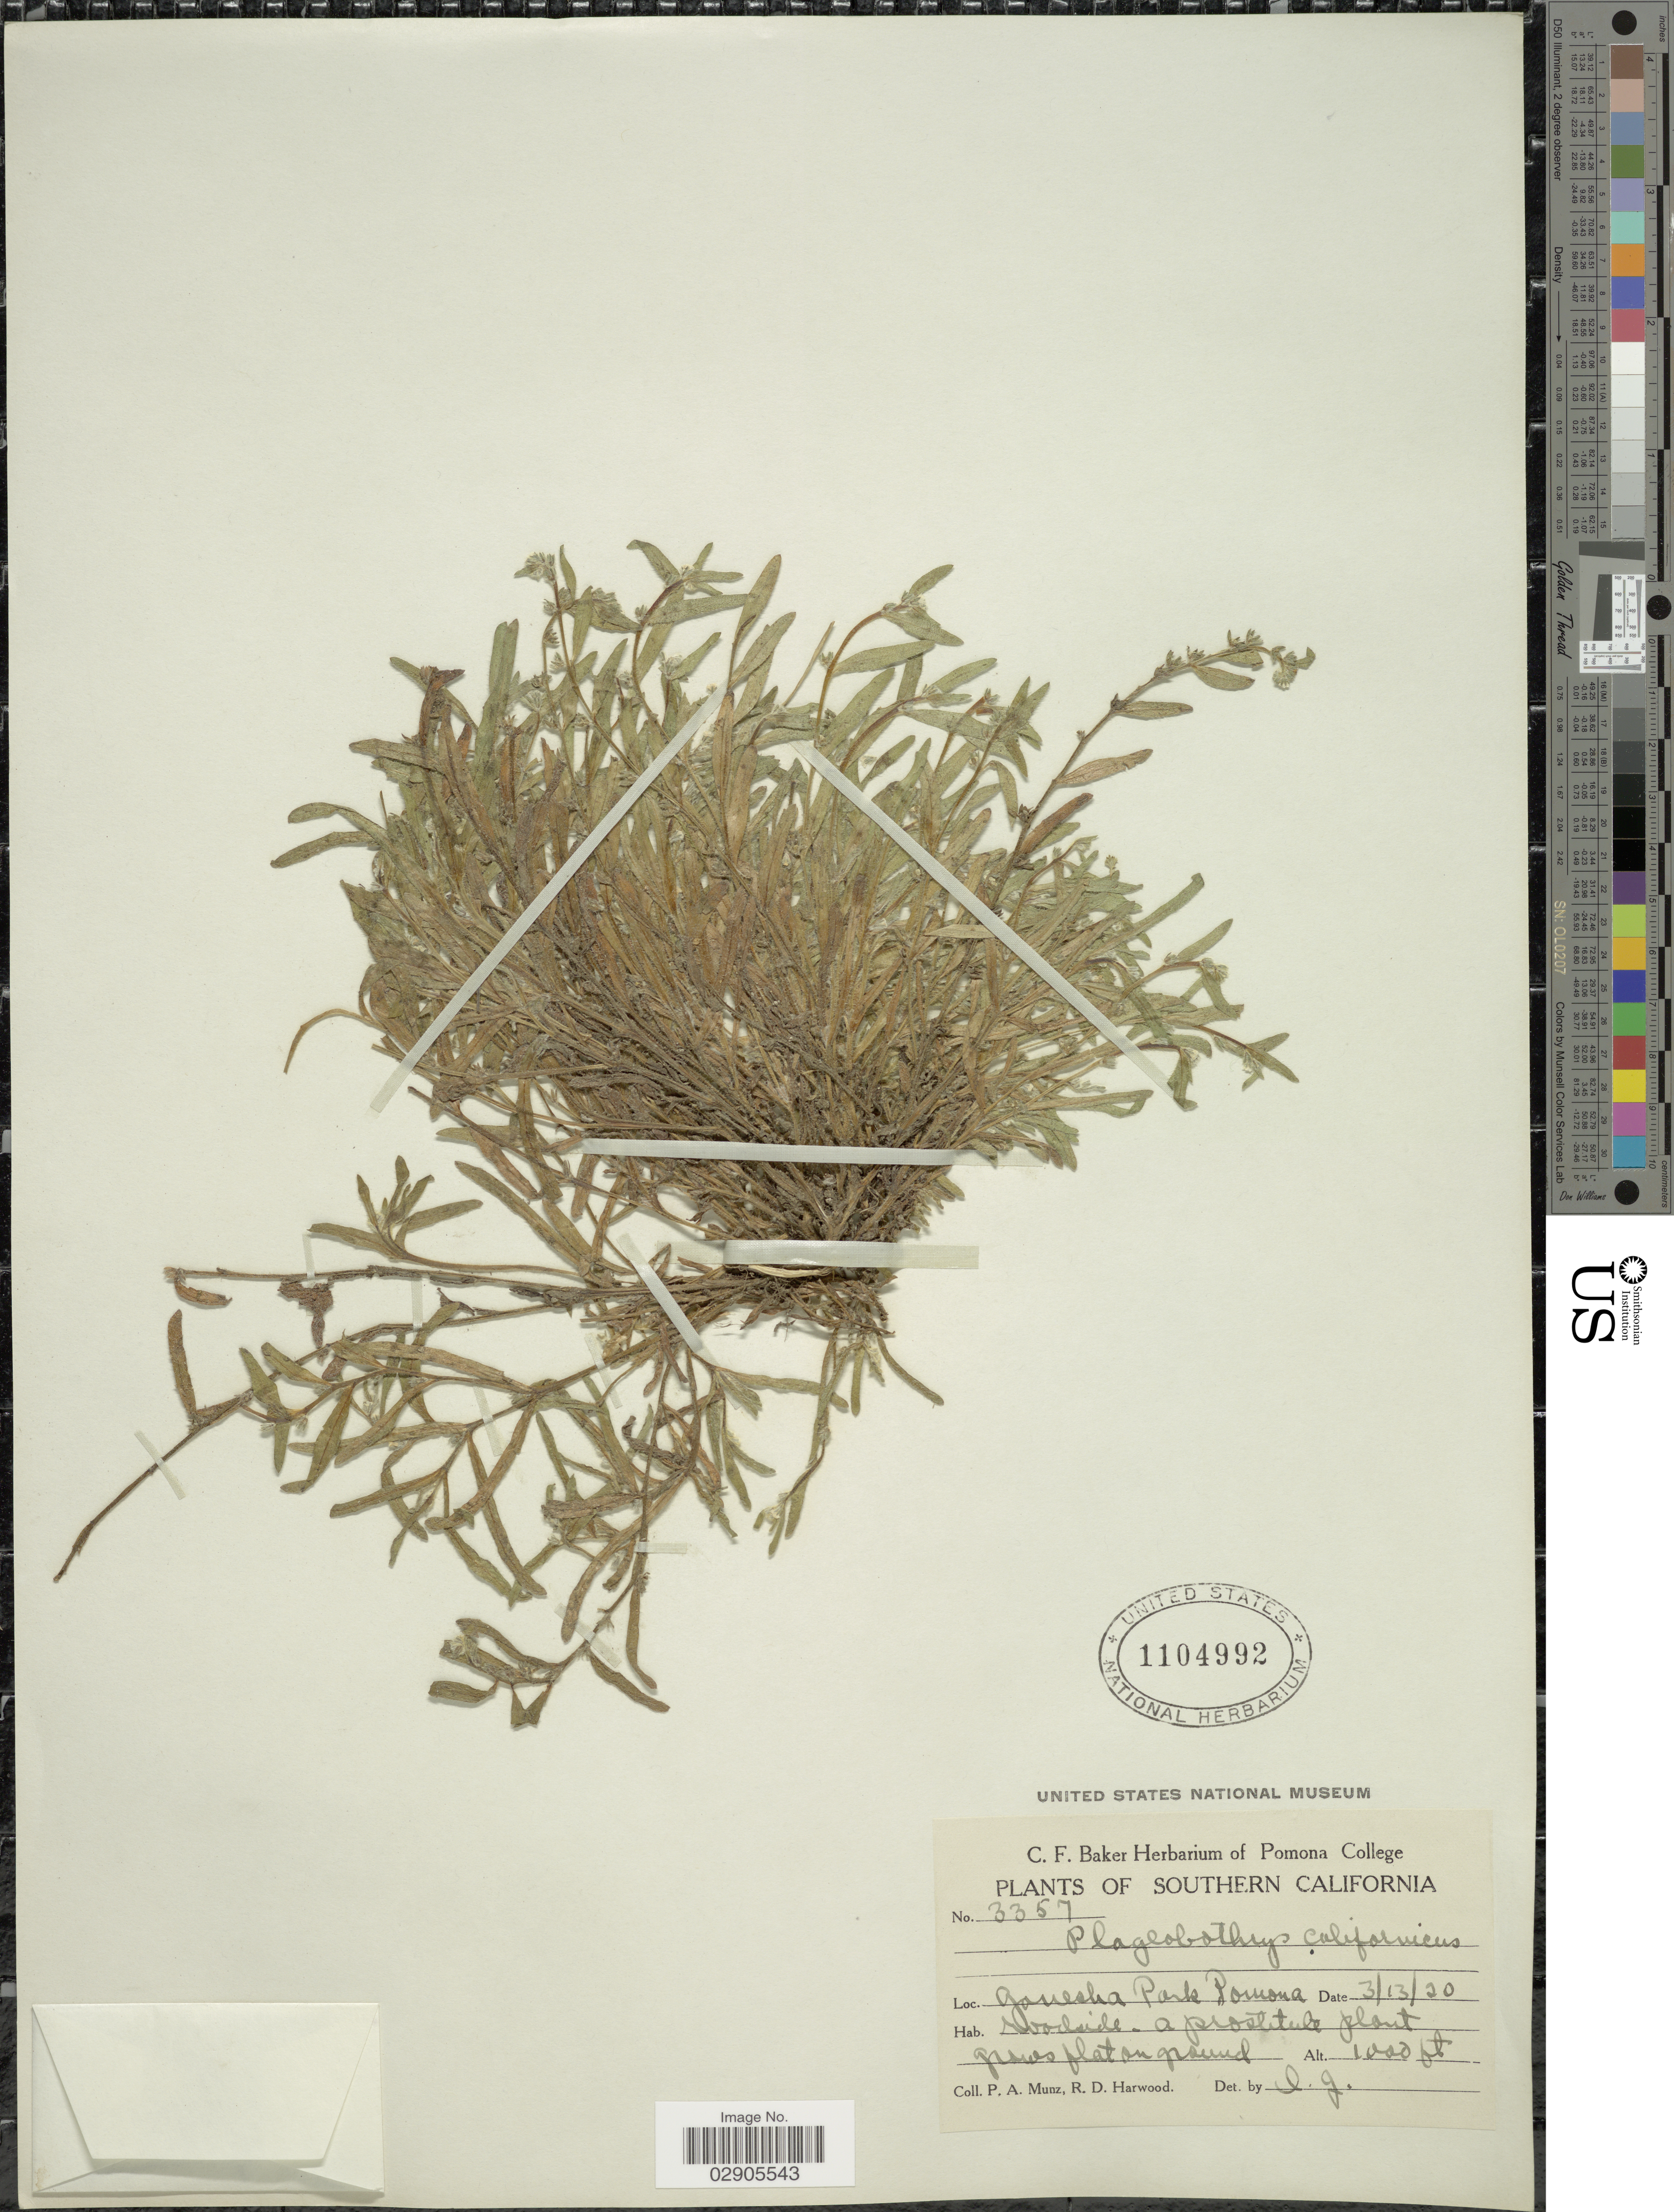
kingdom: Plantae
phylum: Tracheophyta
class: Magnoliopsida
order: Boraginales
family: Boraginaceae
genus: Plagiobothrys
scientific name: Plagiobothrys californicus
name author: (A. Gray) Greene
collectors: P. A. Munz & R. Harwood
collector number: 3357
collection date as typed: Transcribed d/m/y: 13/3/20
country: United States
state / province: California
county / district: Los Angeles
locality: Southern California. Ganesha Park Pomona.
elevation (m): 305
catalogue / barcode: US 1104992